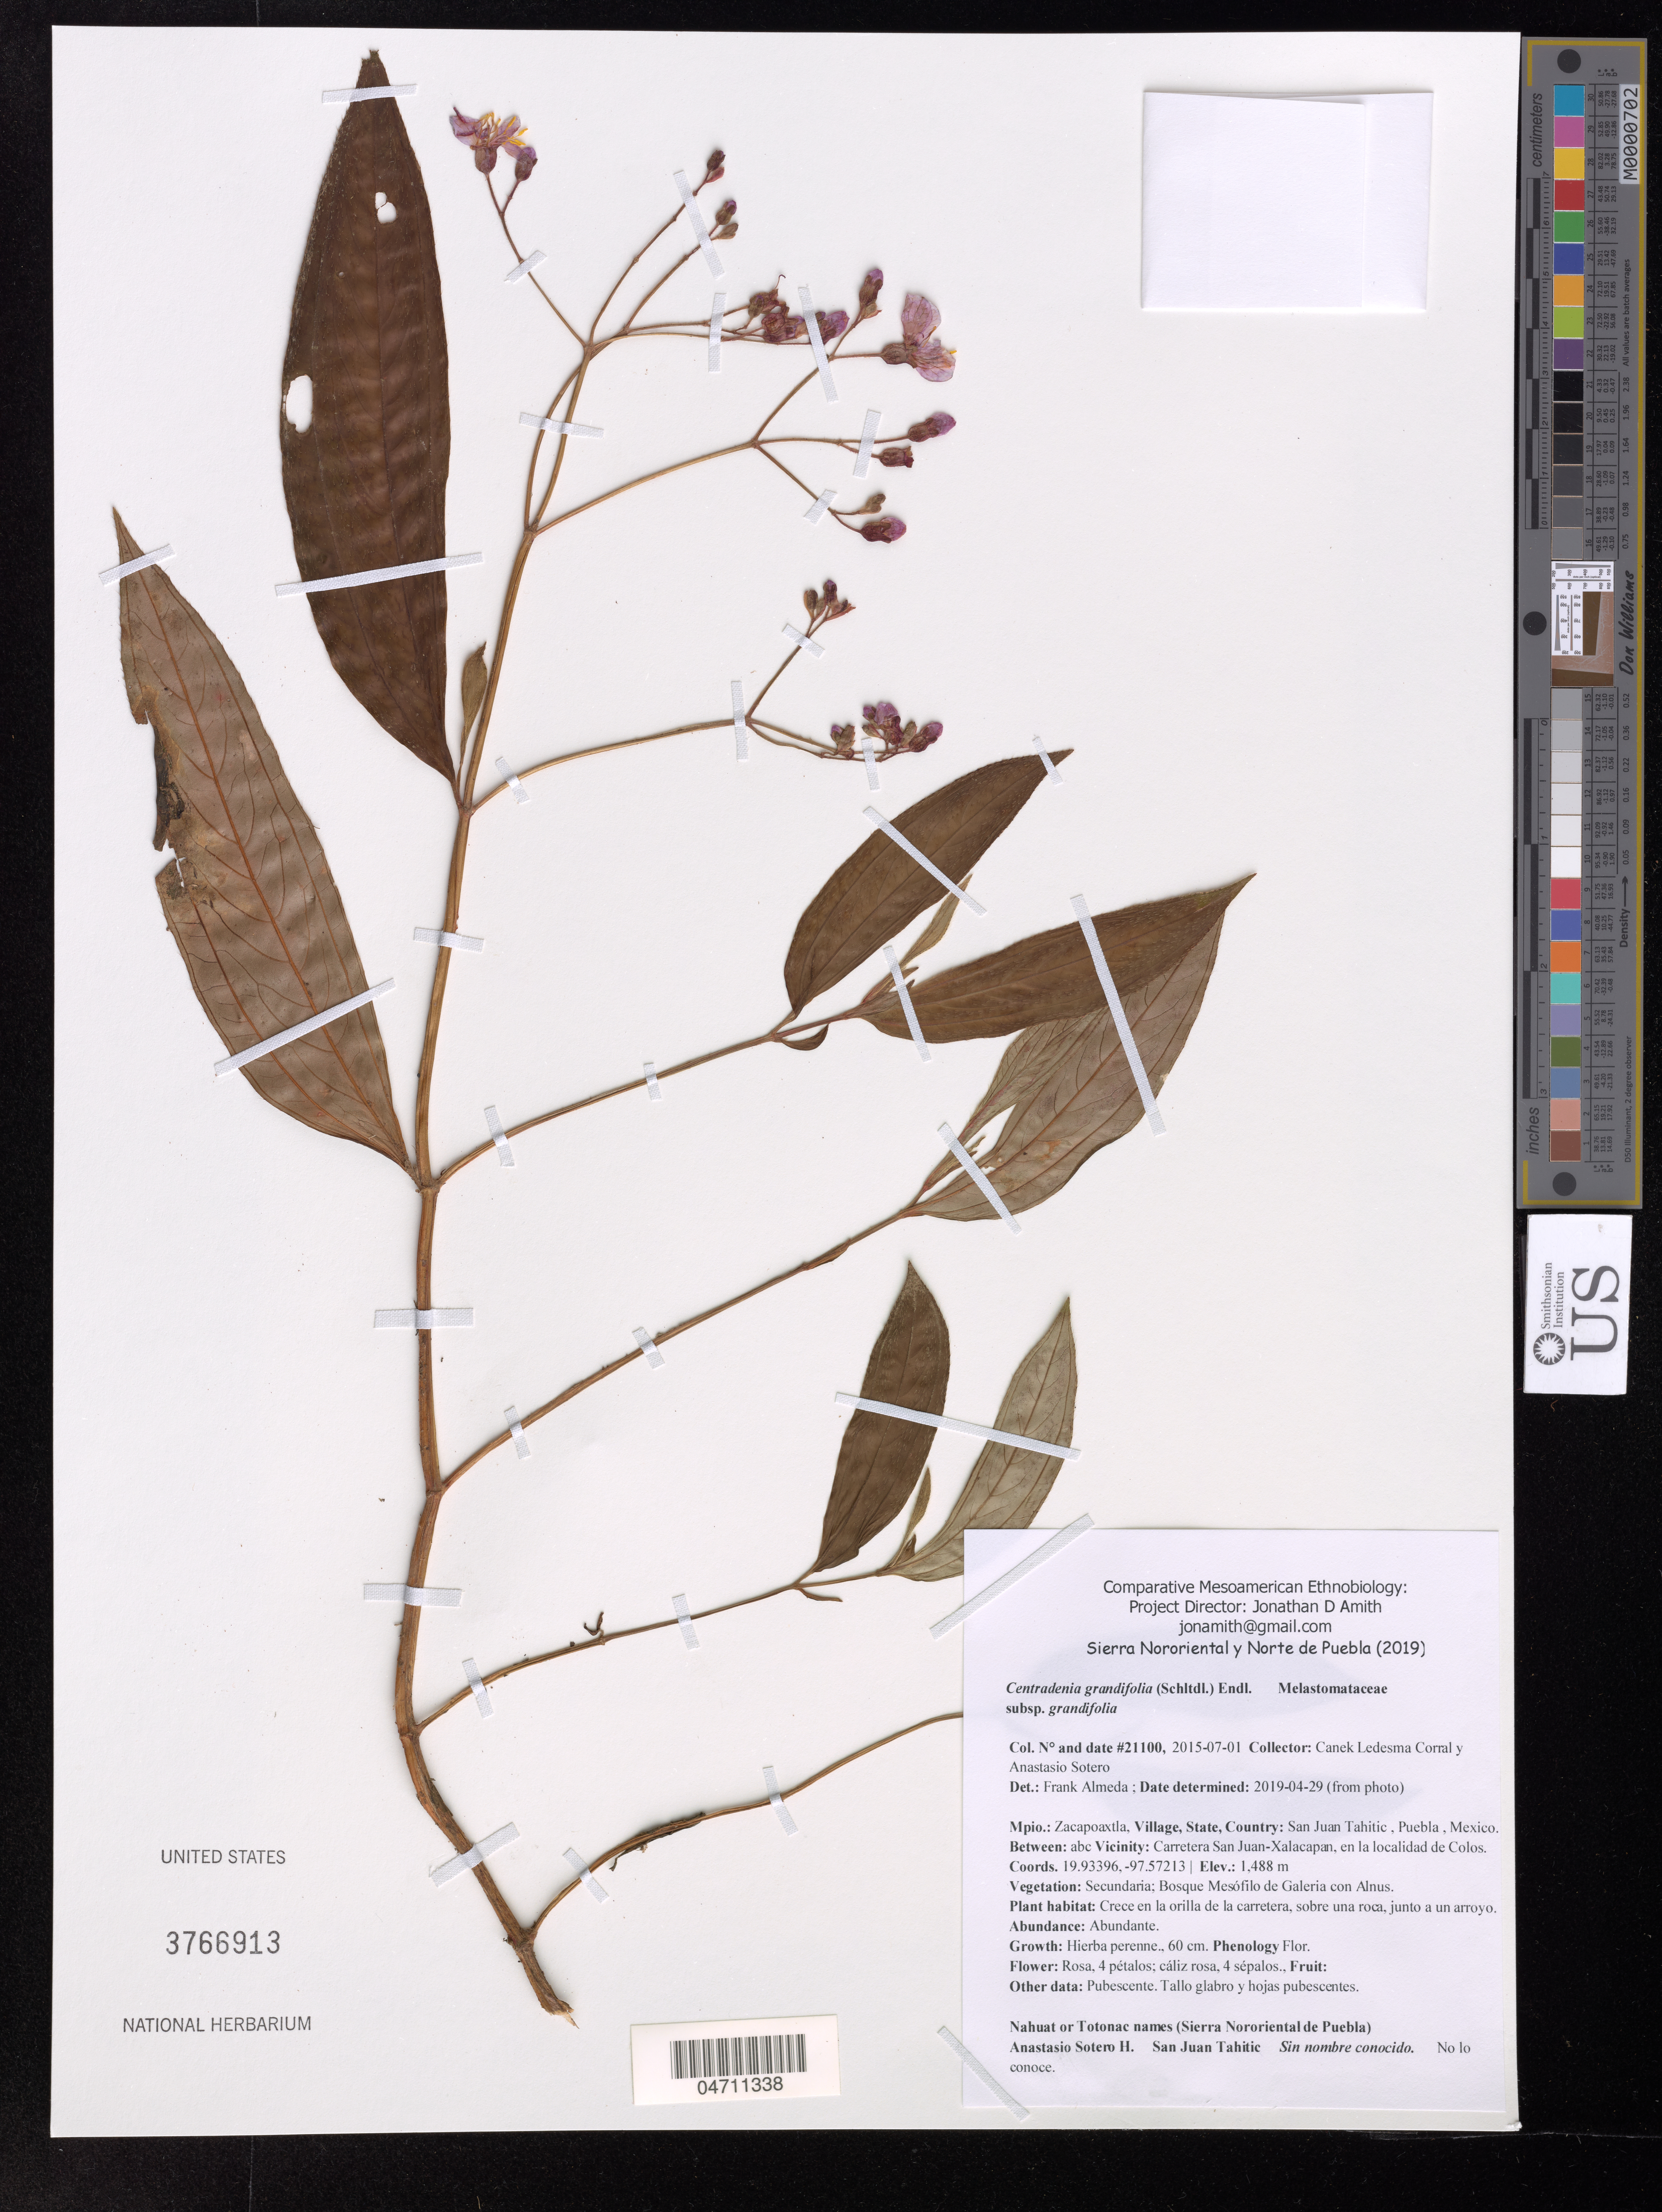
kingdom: Plantae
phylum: Tracheophyta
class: Magnoliopsida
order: Myrtales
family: Melastomataceae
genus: Centradenia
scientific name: Centradenia grandifolia subsp. grandifolia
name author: (Schltdl.) Endl.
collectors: Canek Ledesma C. & A. Sotero H.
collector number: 21100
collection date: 2015-07-01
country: Mexico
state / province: Puebla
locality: Mpio.: Zacapoaxtla, Village, State, Country: San Juan Tahitic, Puebla, Mexico, Carretera San Juan-Xalacapan, en la localidad de Colos.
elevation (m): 1488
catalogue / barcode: US 3766913